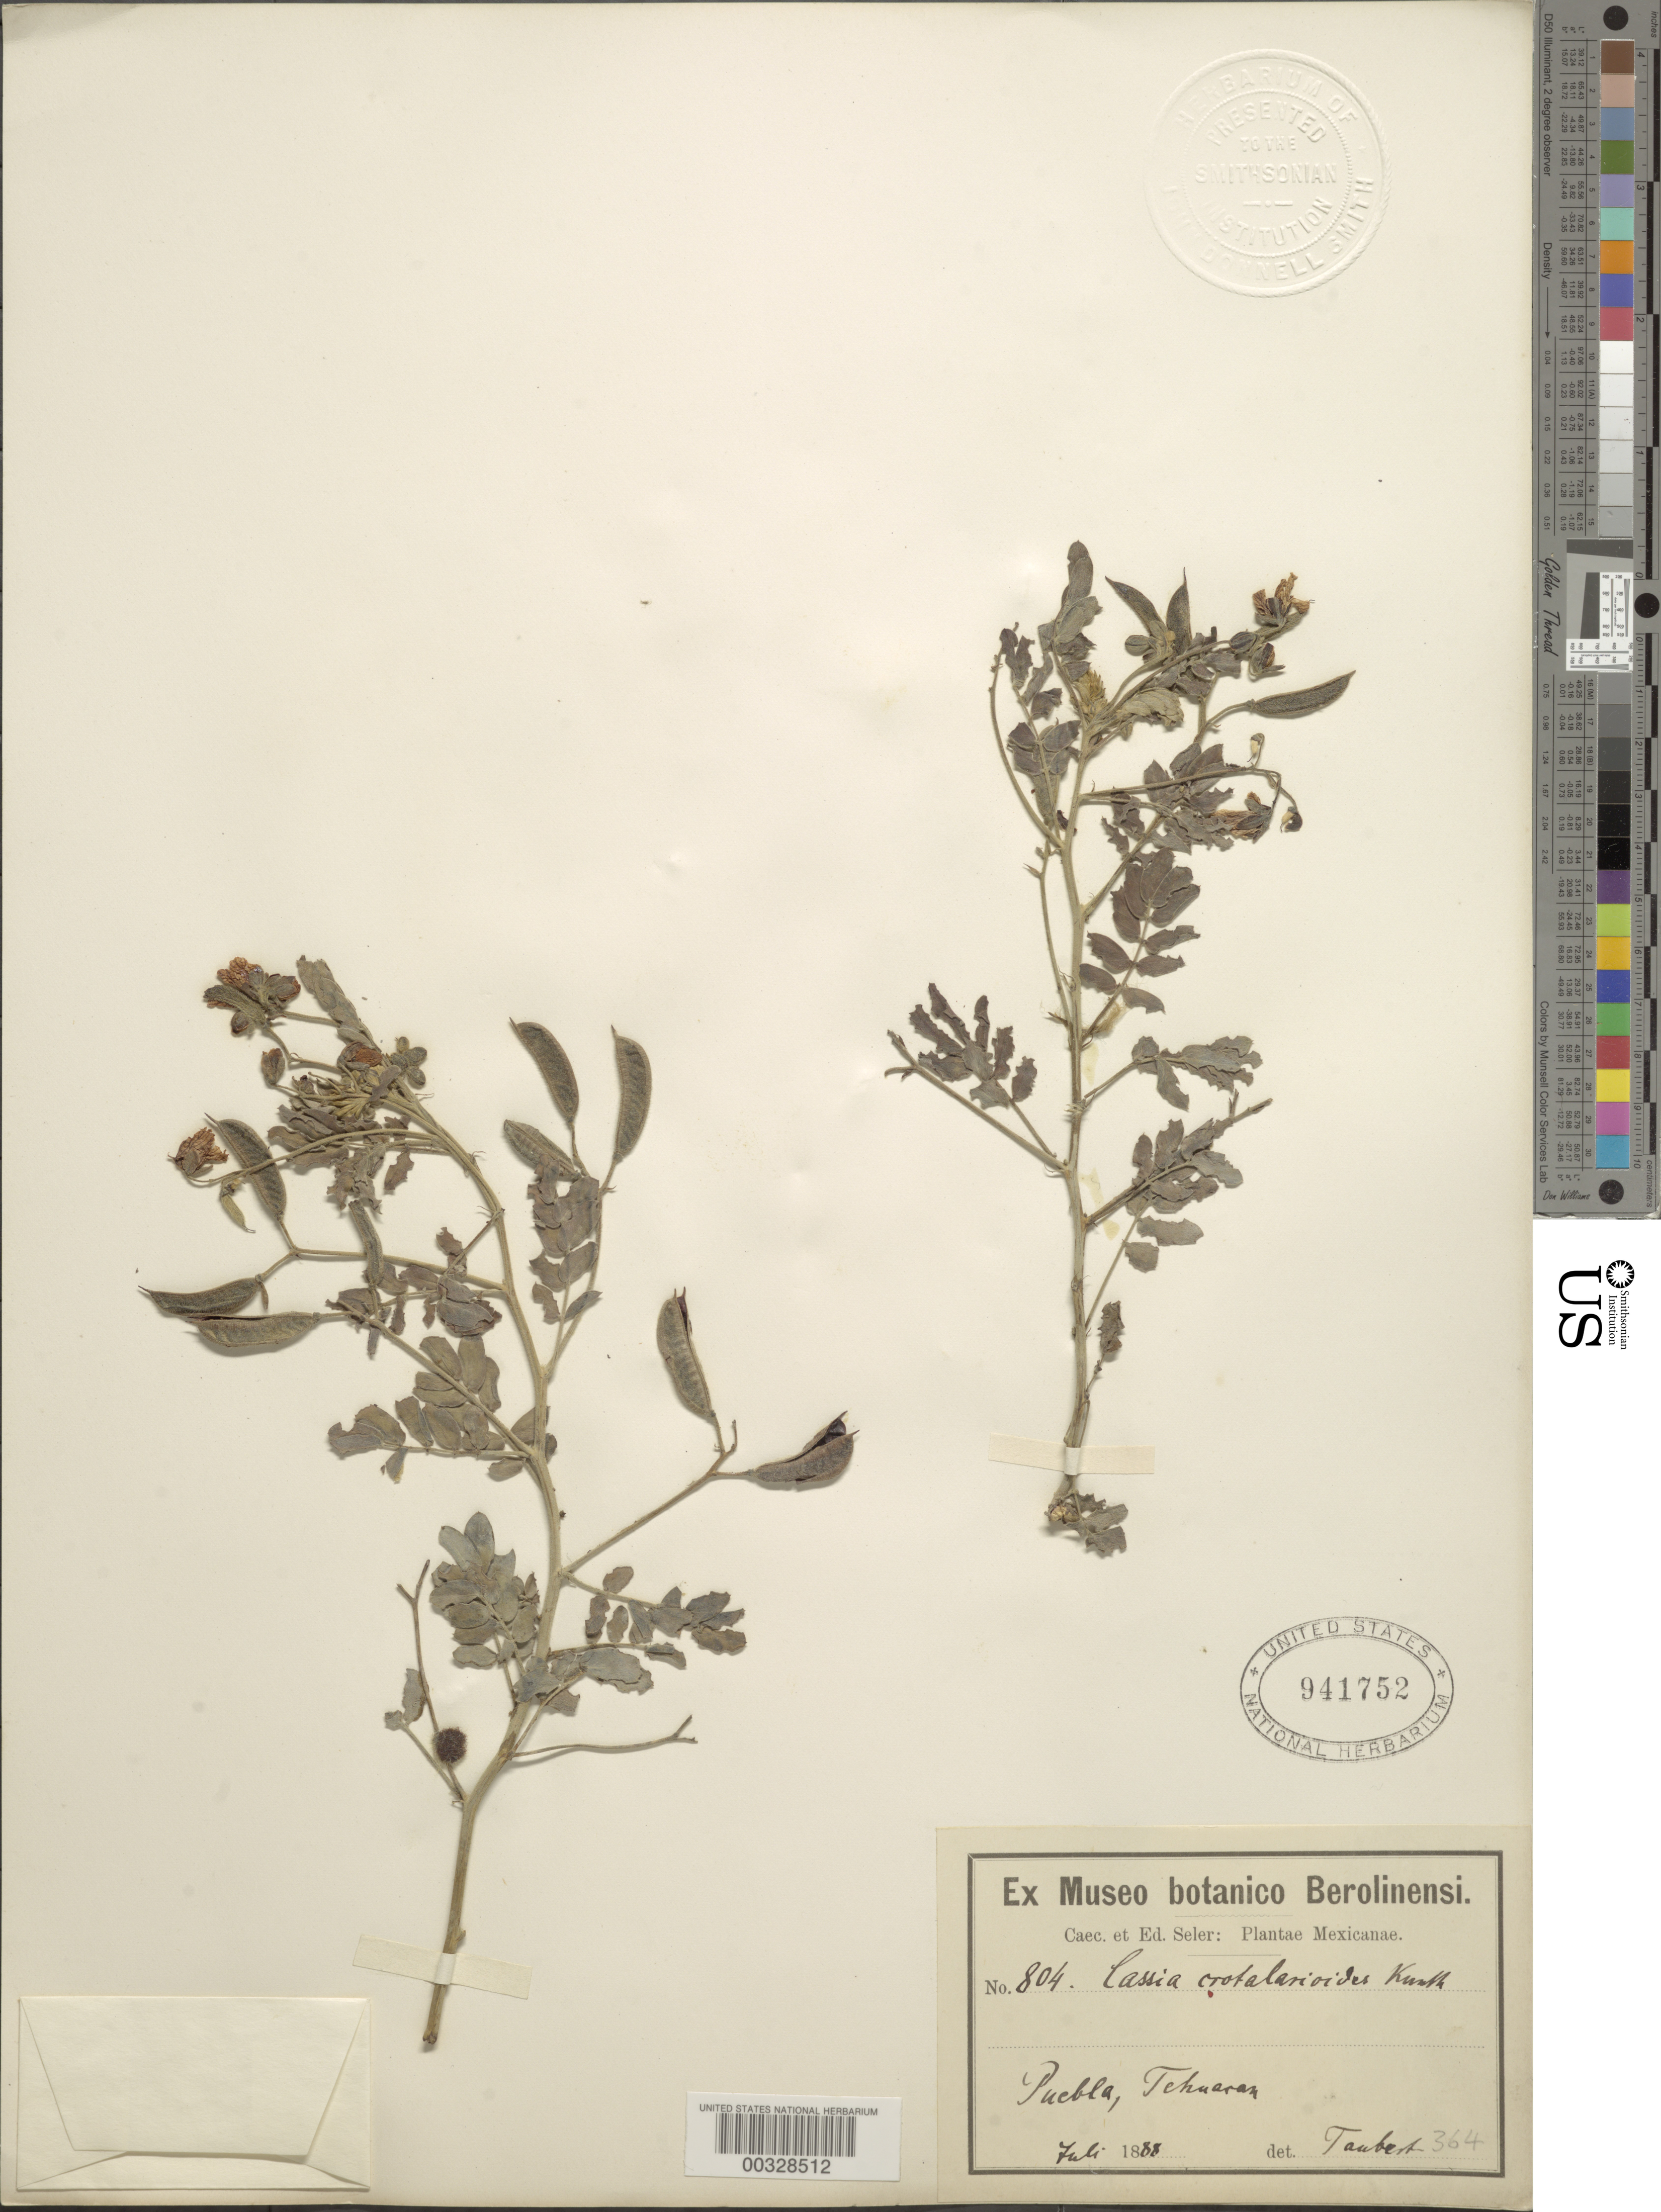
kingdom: Plantae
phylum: Tracheophyta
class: Magnoliopsida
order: Fabales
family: Fabaceae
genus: Senna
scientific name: Senna crotalarioides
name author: (Kunth) H.S. Irwin & Barneby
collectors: C. Seler & E. Seler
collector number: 804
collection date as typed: Jul 1888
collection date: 1888-07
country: Mexico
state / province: Puebla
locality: Tehuacan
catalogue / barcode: US 941752